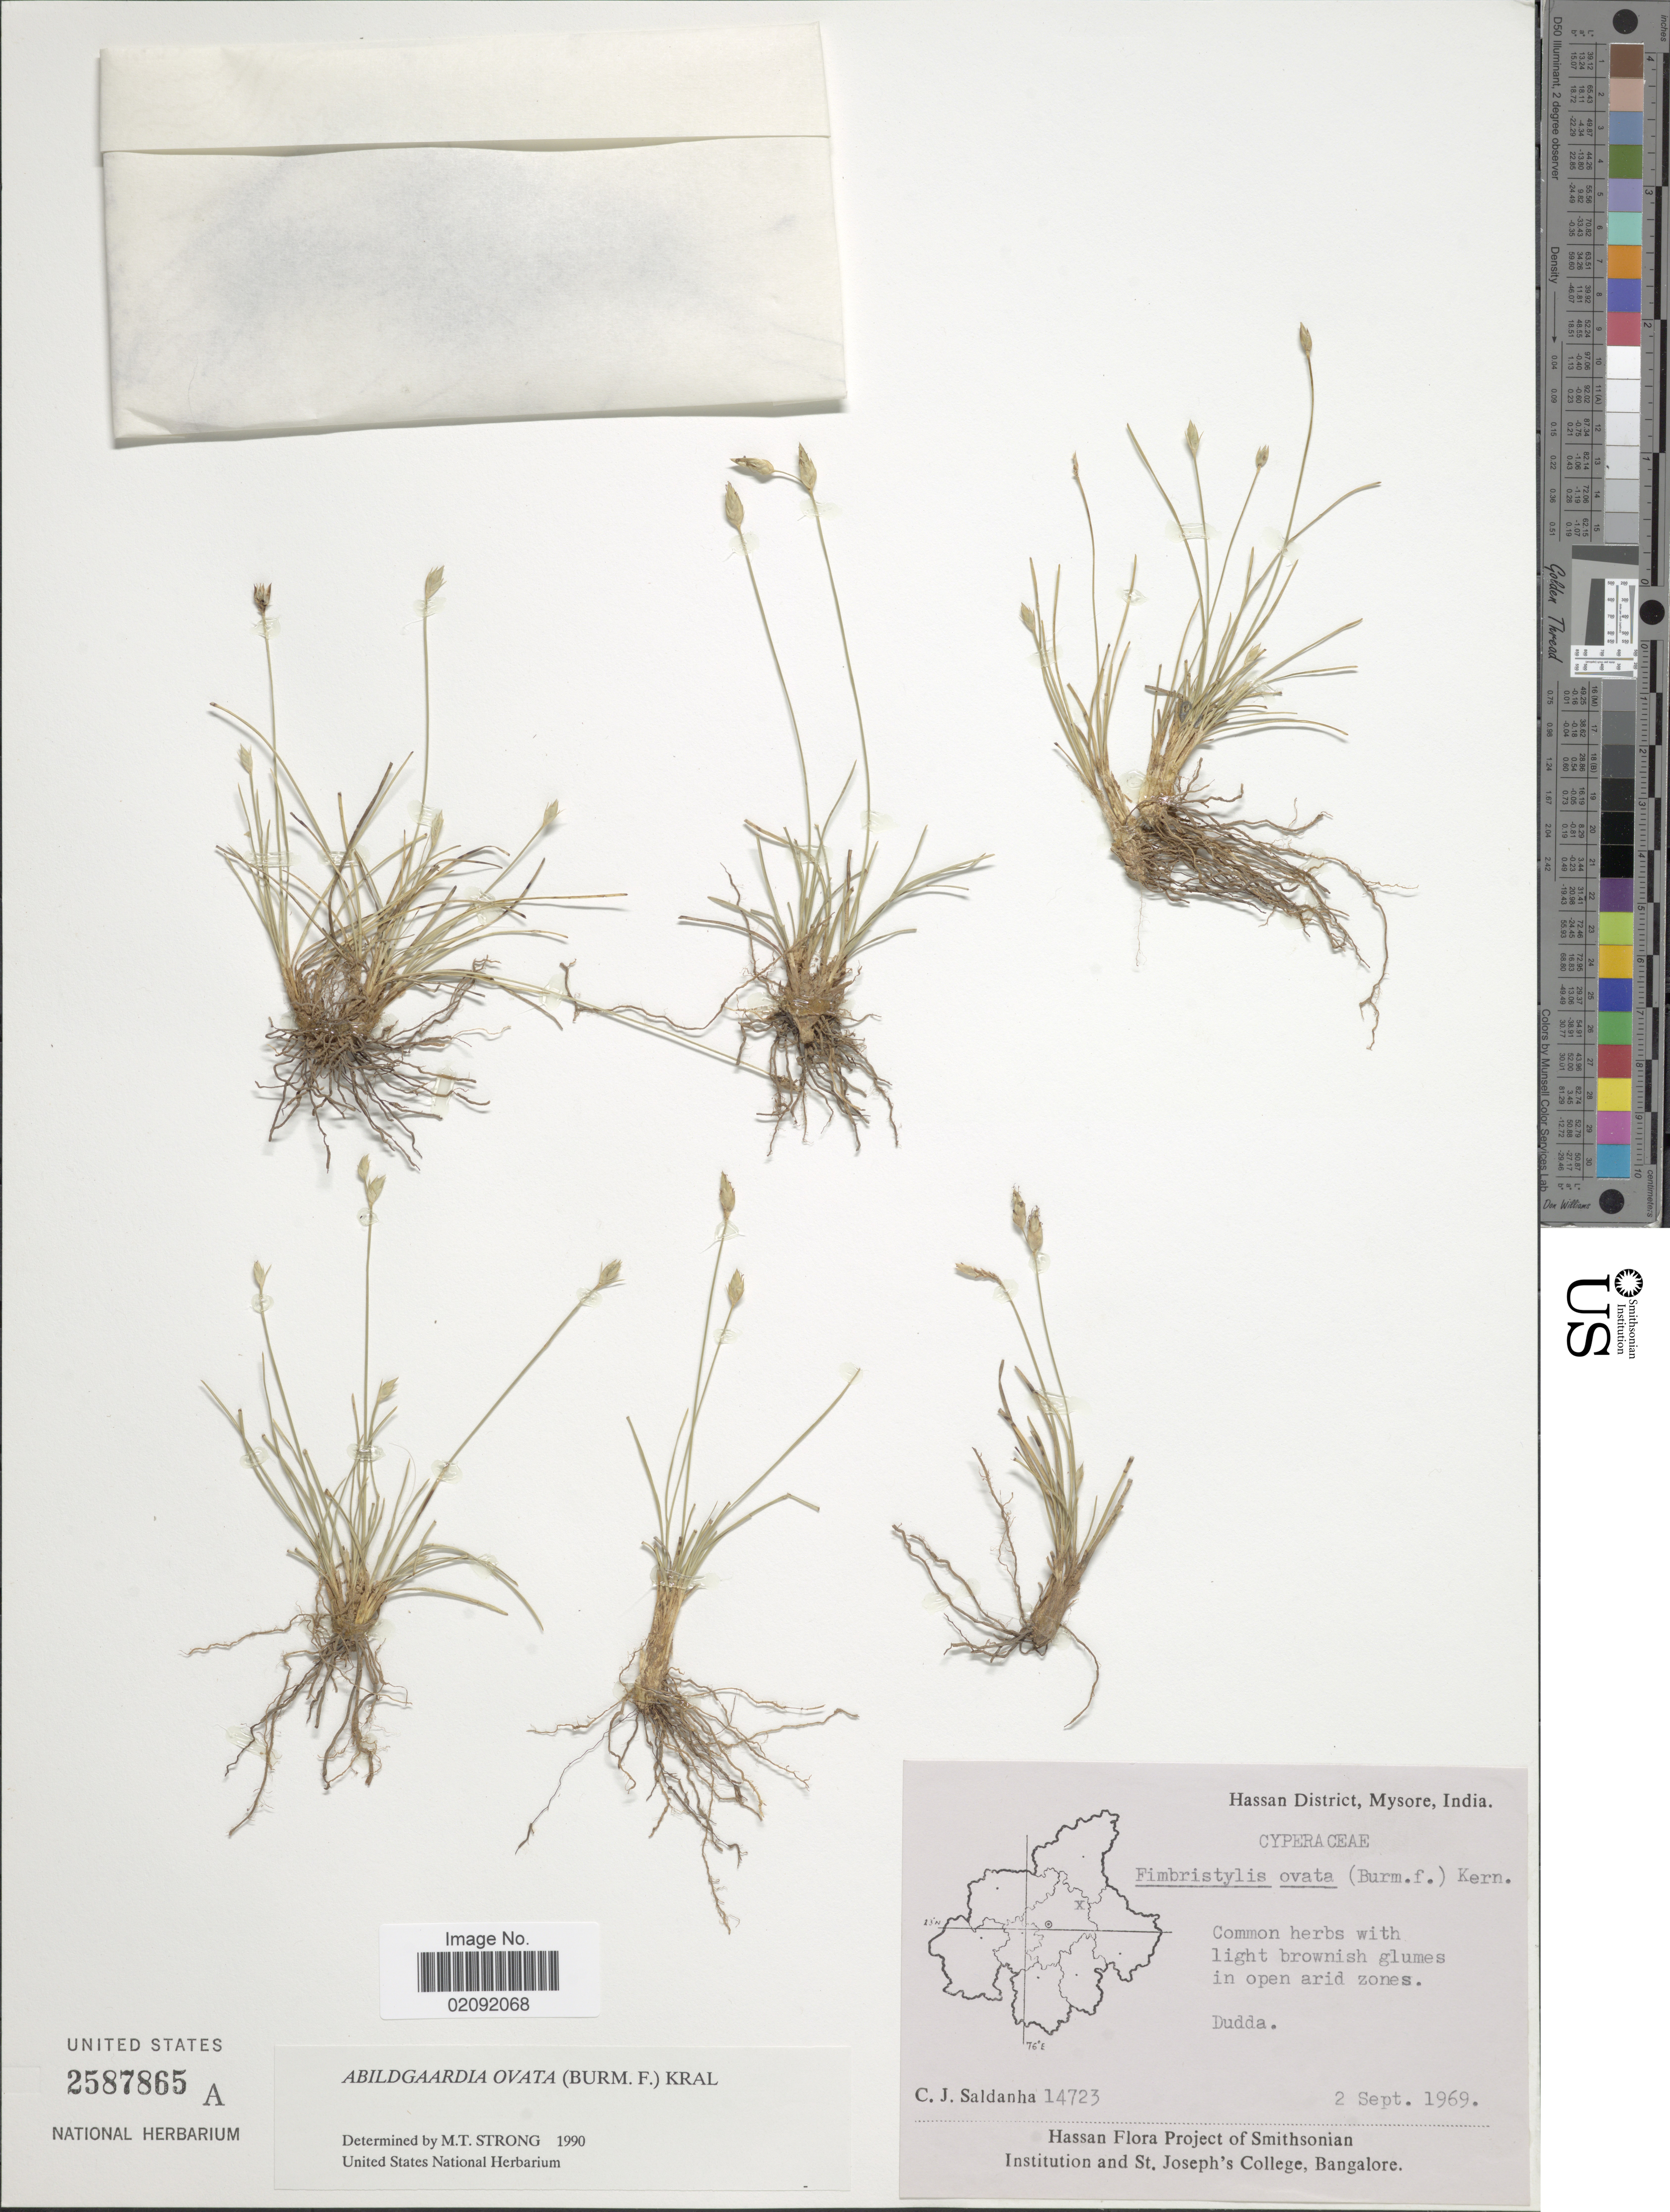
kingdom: Plantae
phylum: Tracheophyta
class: Liliopsida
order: Poales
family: Cyperaceae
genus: Abildgaardia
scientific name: Abildgaardia ovata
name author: (Burm. f.) Kral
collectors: C. J. Saldanha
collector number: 14723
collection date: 1969-09-02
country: India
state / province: Karnataka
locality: Hassan District, Mysore, Dudda.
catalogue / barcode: US 2587865A